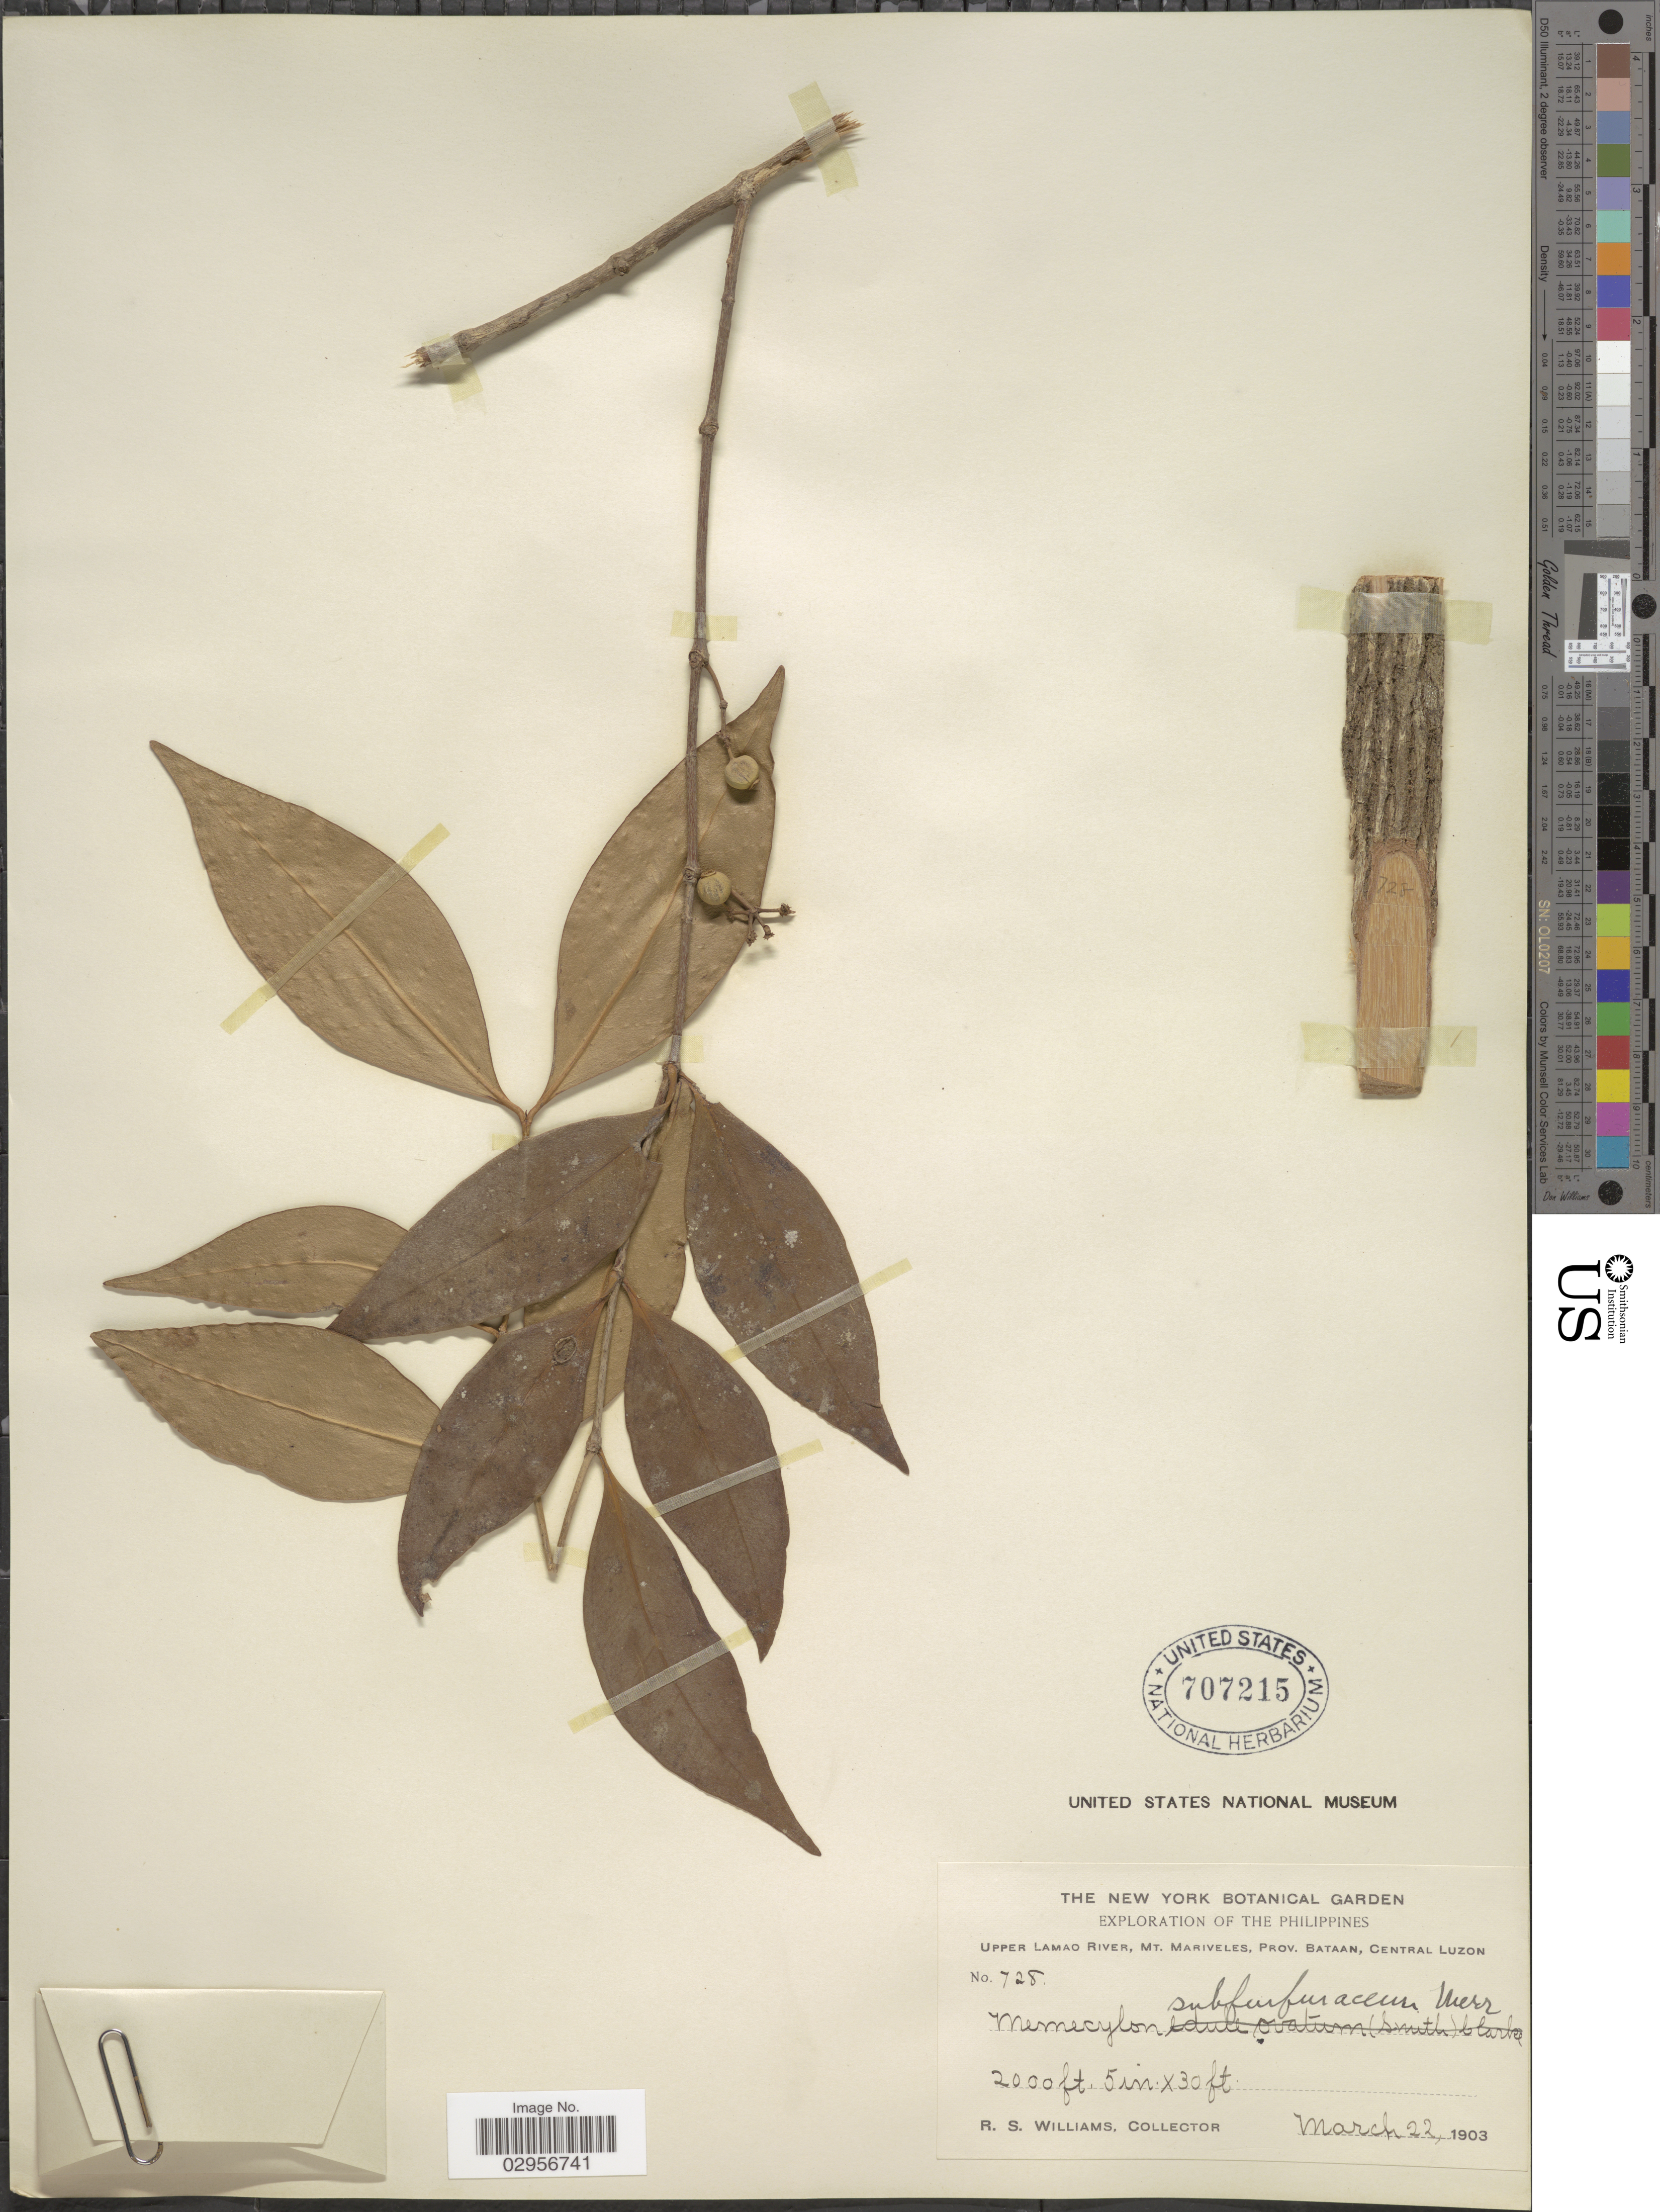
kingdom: Plantae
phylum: Tracheophyta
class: Magnoliopsida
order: Myrtales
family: Melastomataceae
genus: Memecylon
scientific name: Memecylon subfurfuraceum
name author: Merr.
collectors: R. S. Williams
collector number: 728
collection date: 1903-03-22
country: Philippines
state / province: Central Luzon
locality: Upper Lamao River, Mt. Mariveles, Prov. Bataan, Central Luzon.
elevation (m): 610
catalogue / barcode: US 707215